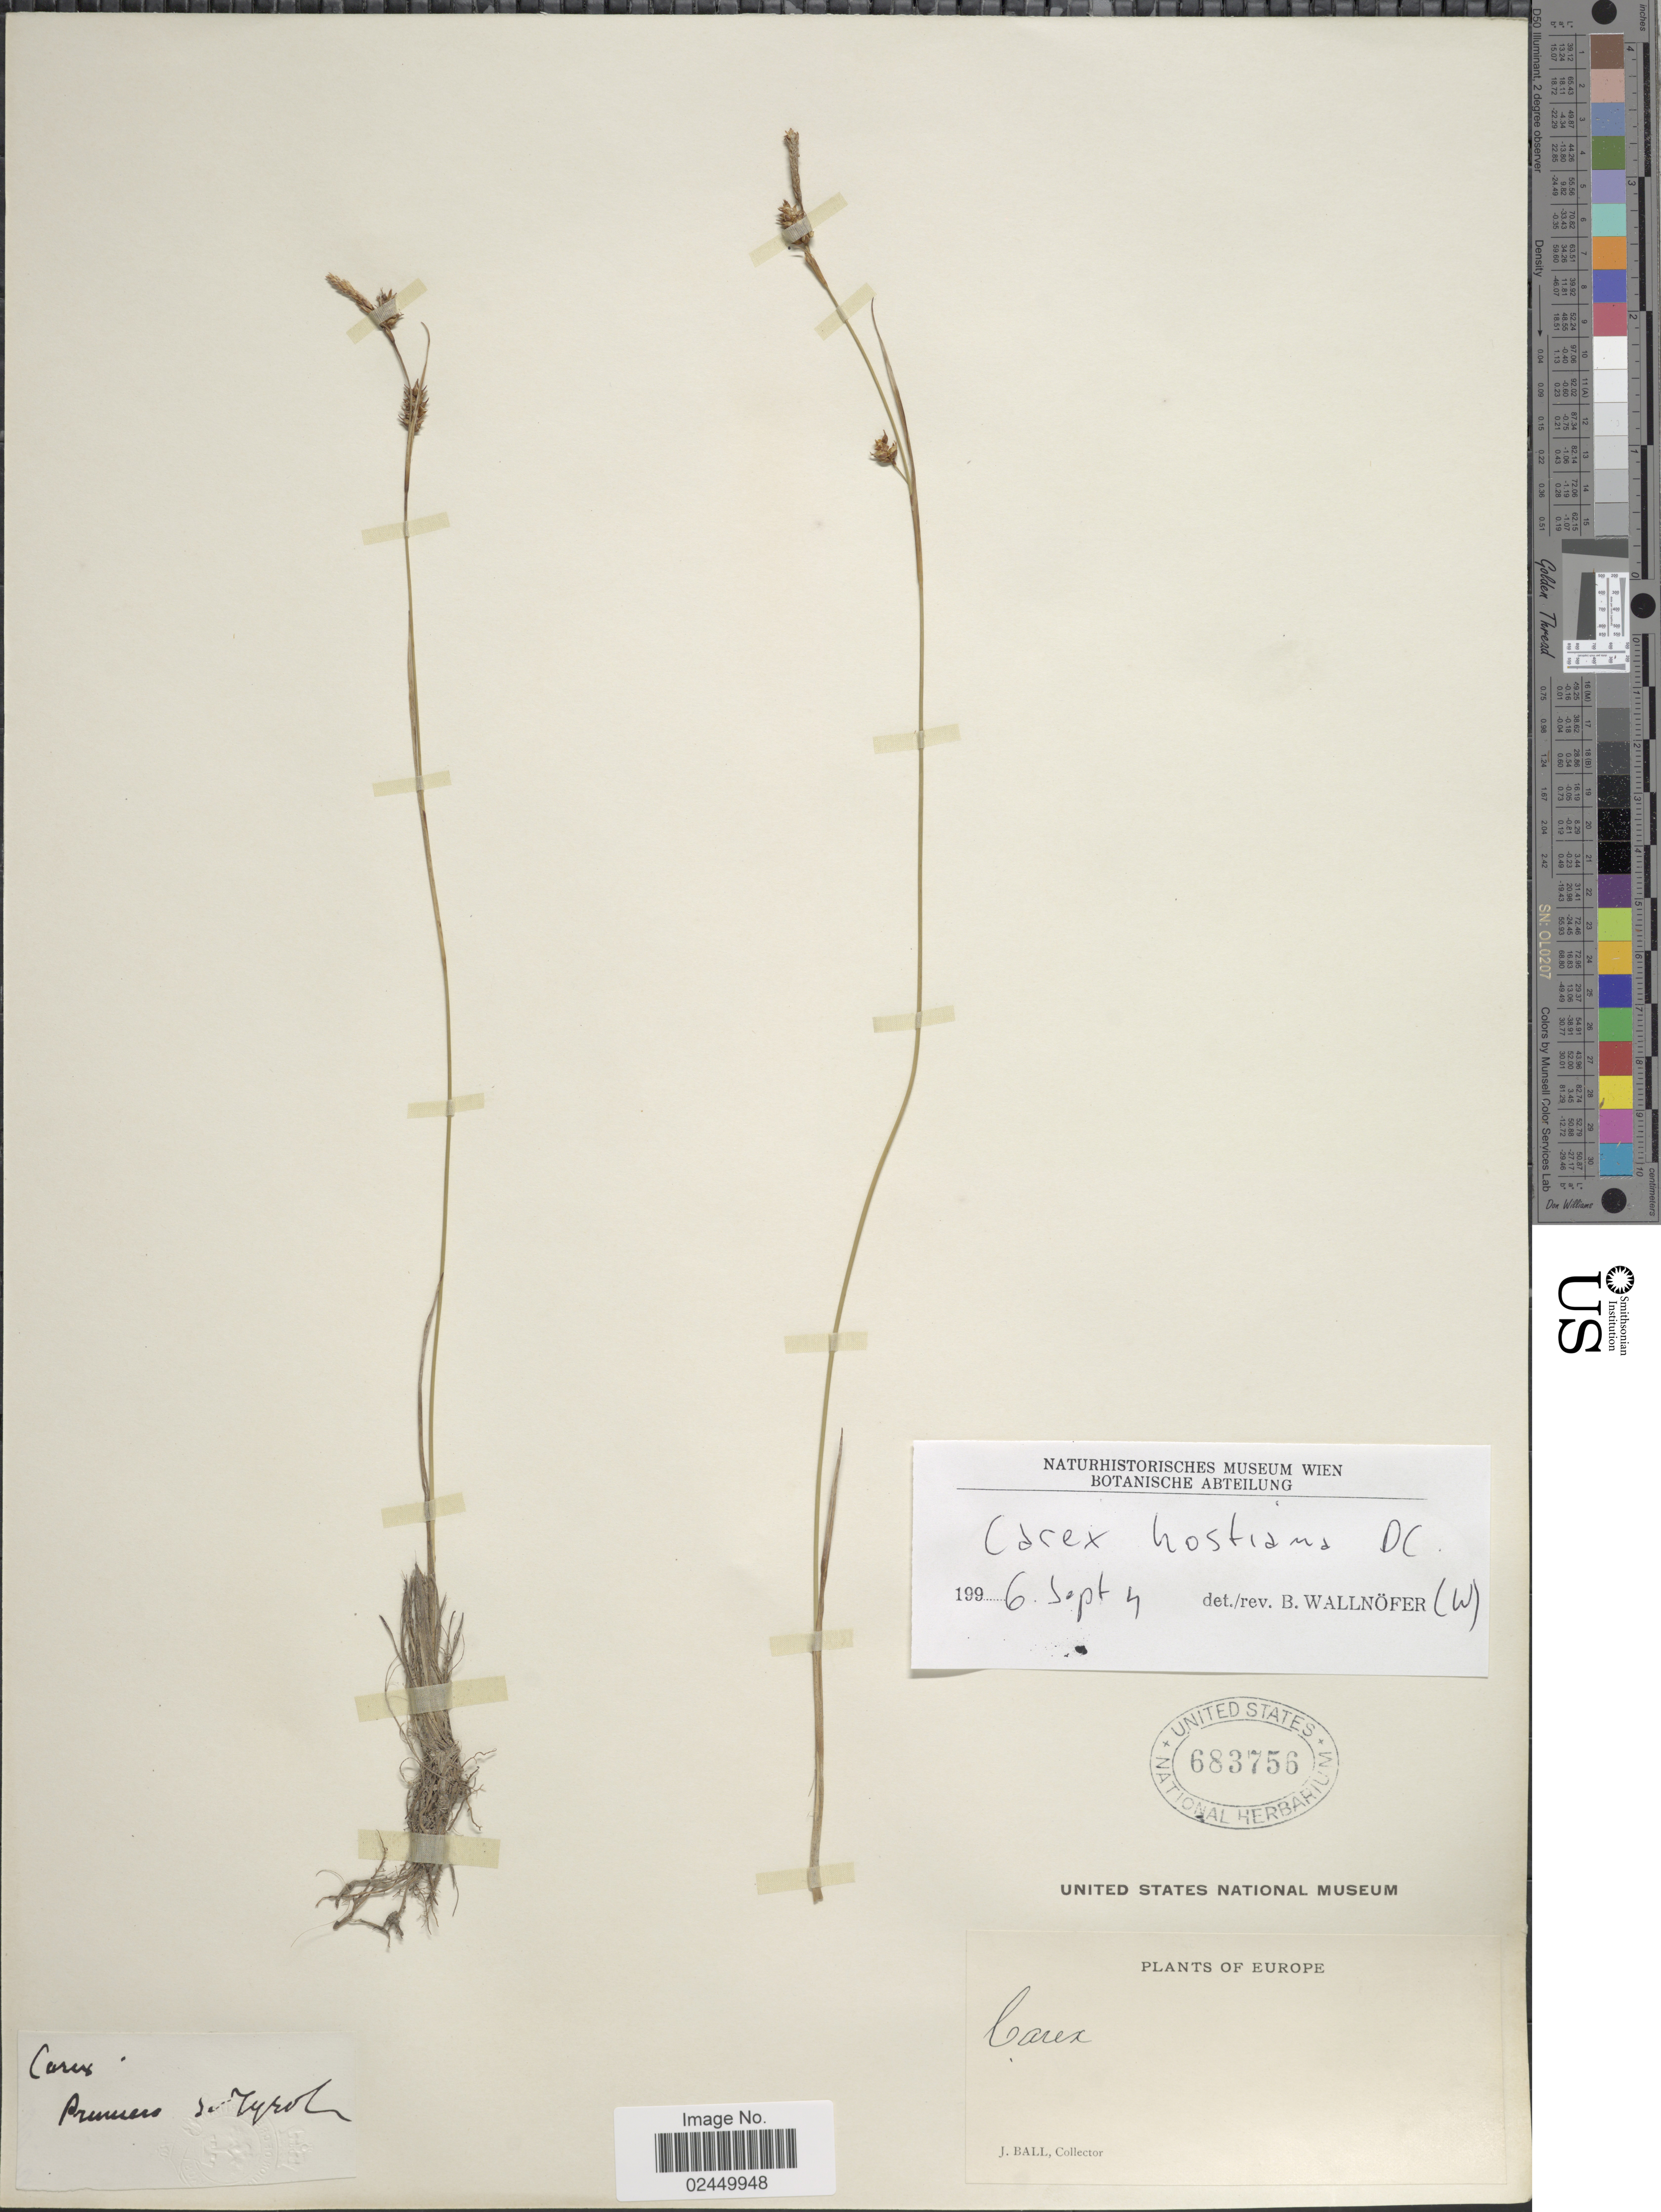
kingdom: Plantae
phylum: Tracheophyta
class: Liliopsida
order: Poales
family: Cyperaceae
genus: Carex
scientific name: Carex hostiana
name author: DC.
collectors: J. Ball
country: Austria / Italy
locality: [illegible] Tyrol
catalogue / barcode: US 683756